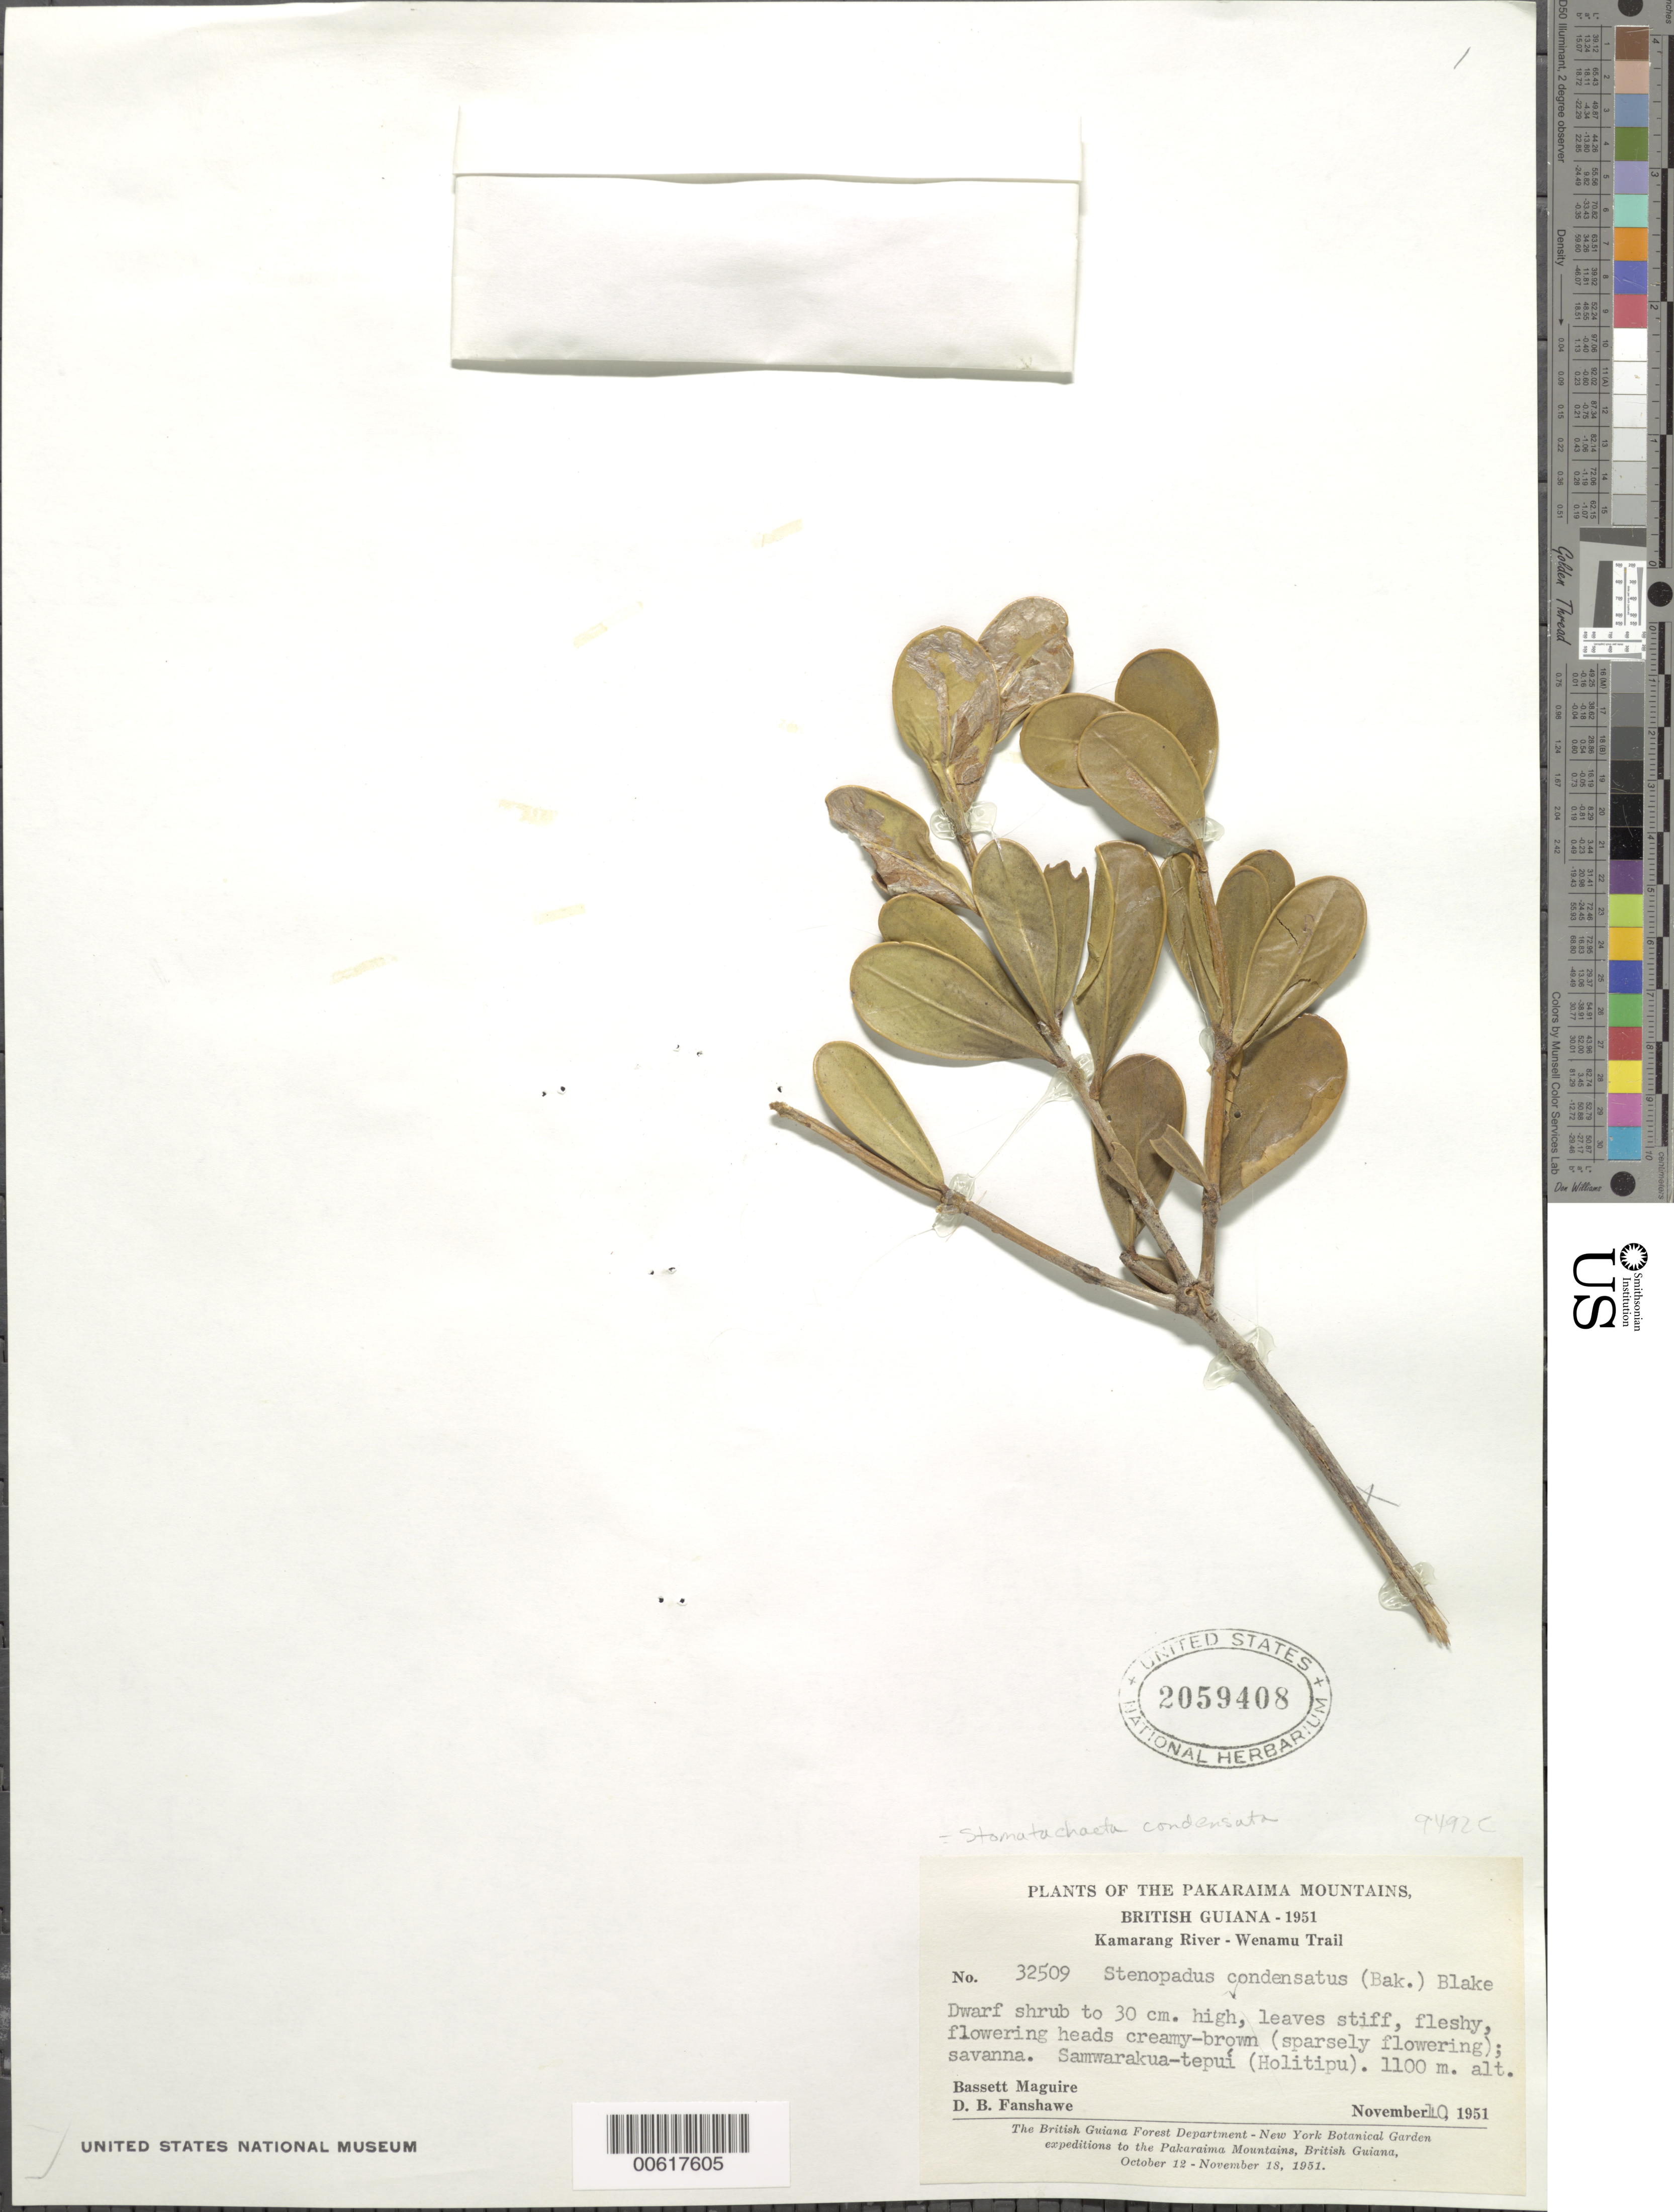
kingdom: Plantae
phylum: Tracheophyta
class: Magnoliopsida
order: Asterales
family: Asteraceae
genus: Stomatochaeta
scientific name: Stomatochaeta condensata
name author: (Baker) Maguire & Wurdack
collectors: B. Maguire & D. B. Fanshawe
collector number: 32509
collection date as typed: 10-Nov-51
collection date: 1951-11-10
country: Guyana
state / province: Cuyuni-Mazaruni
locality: Samwarakna-tipu (Holi-tipu), Kamarang River - Wenamu Trail, Pakaraima Mts.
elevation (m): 1100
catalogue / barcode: US 2059408